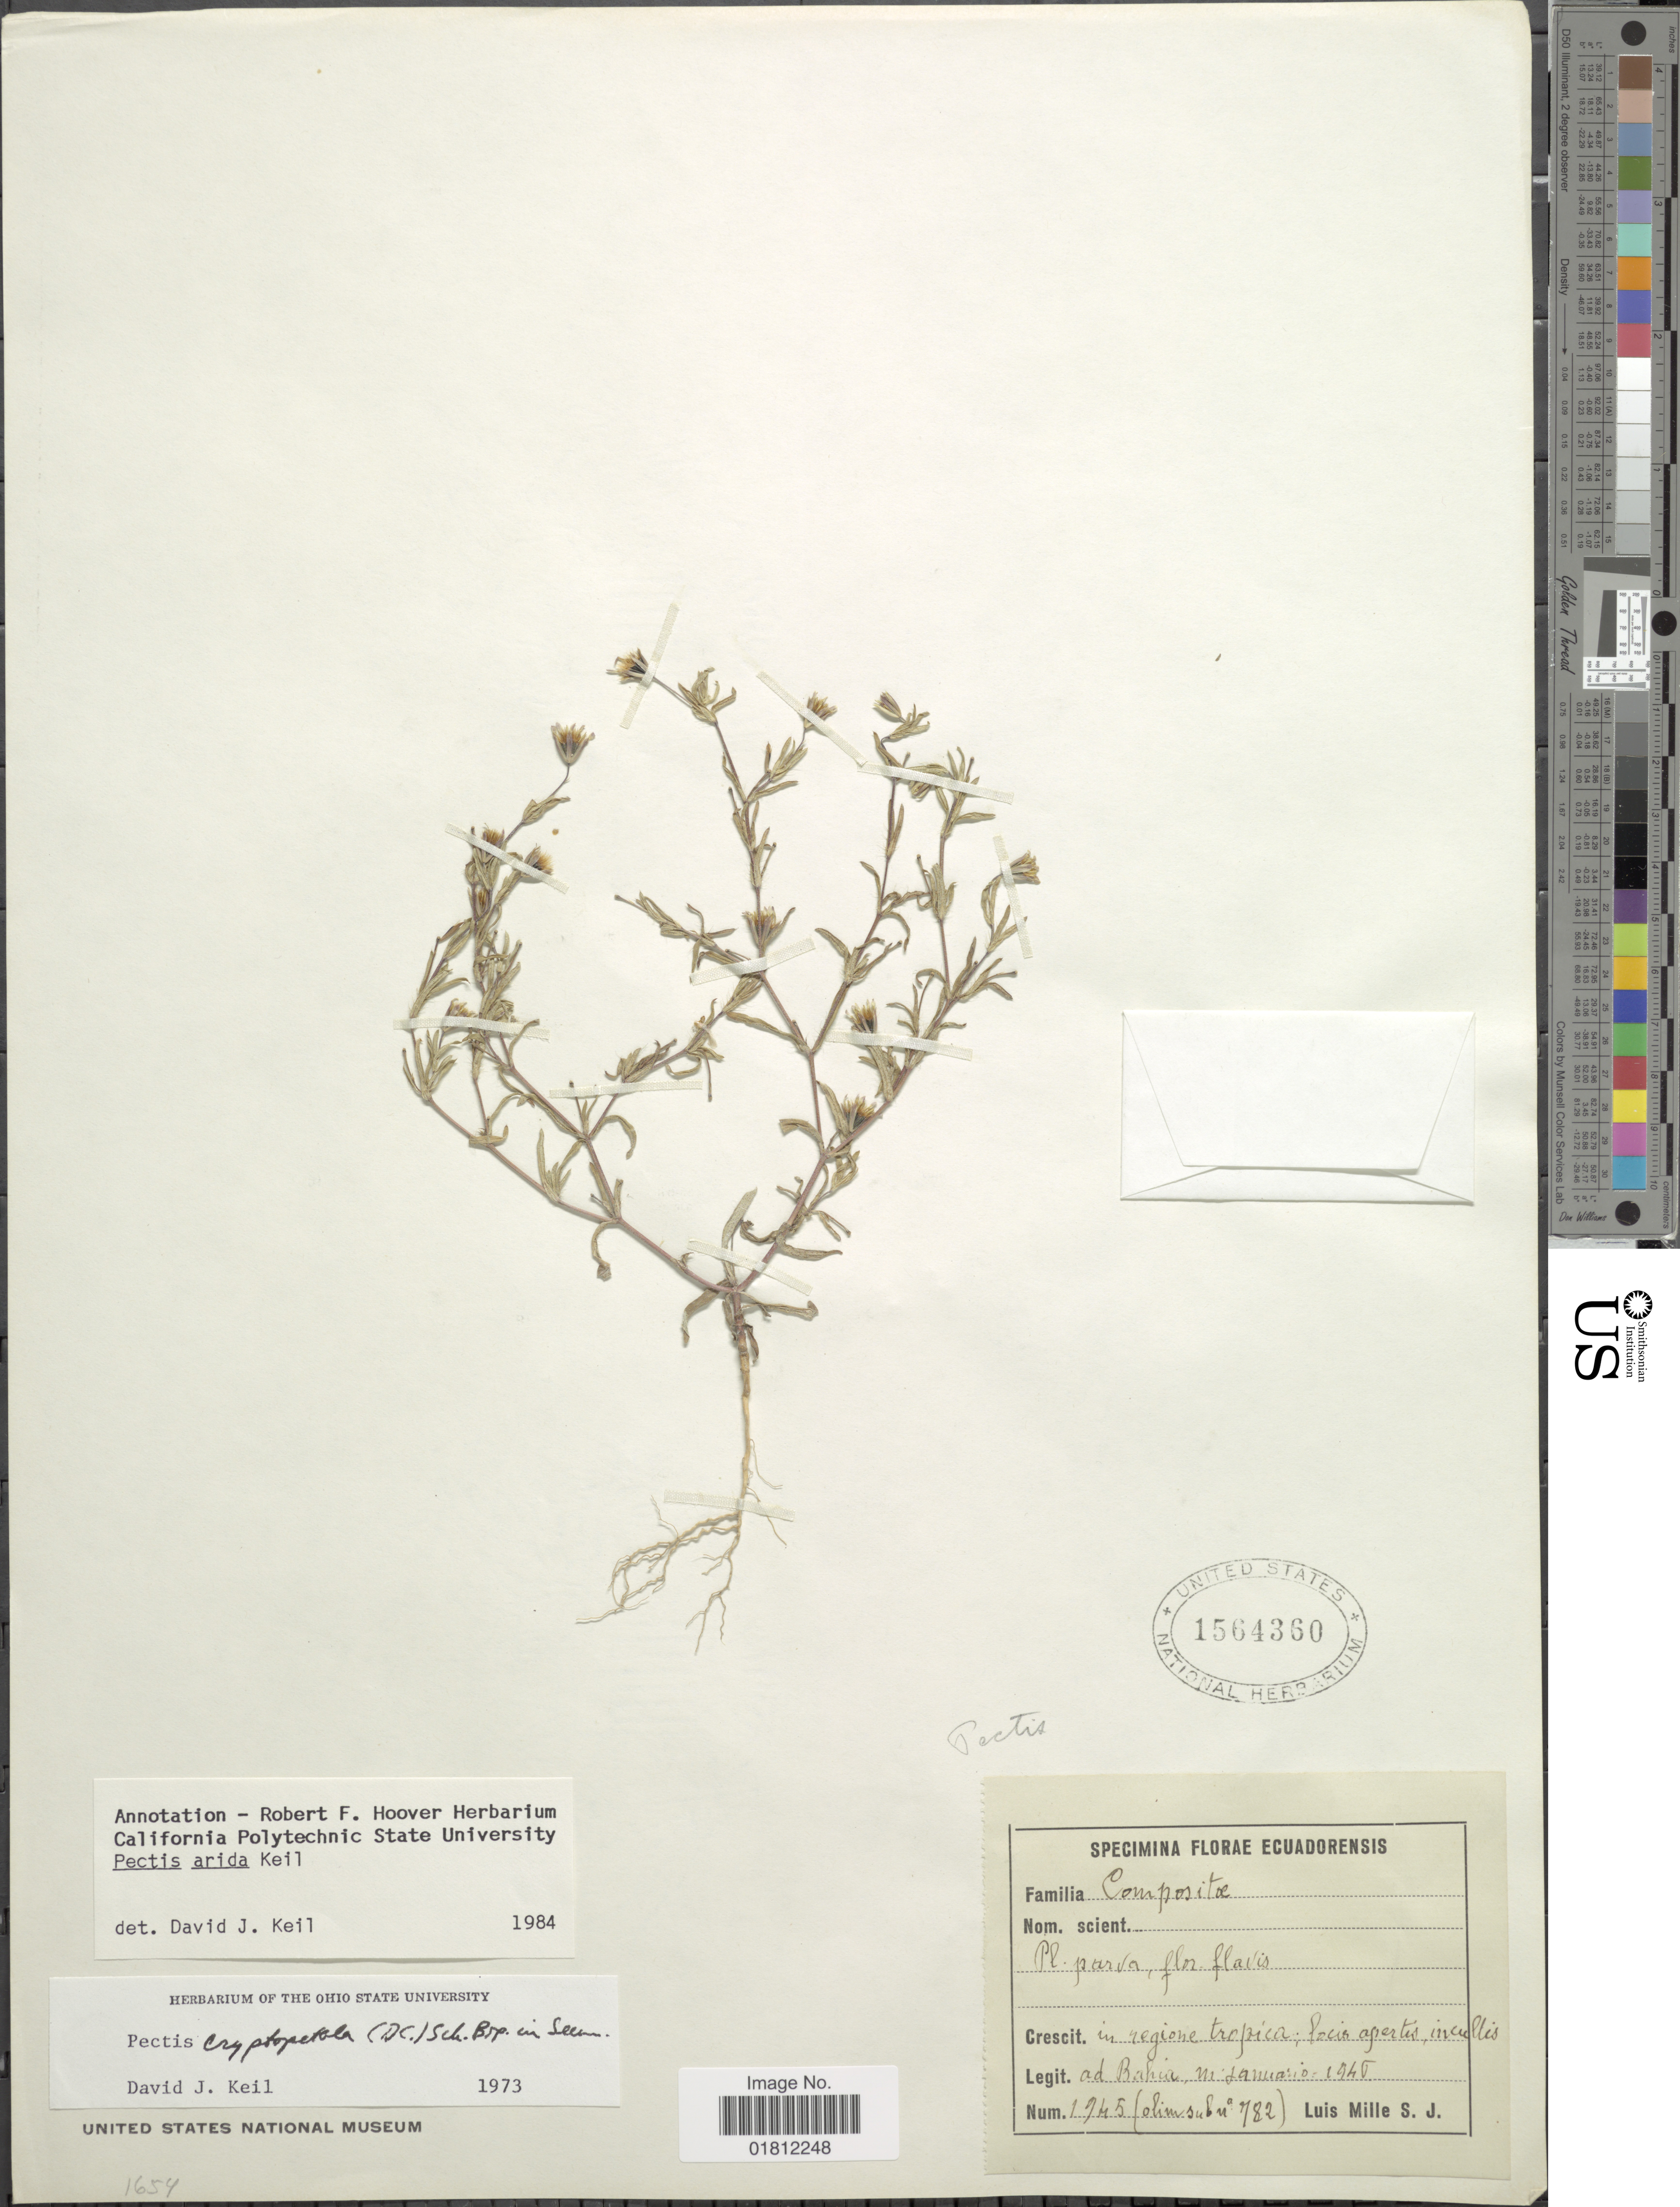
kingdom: Plantae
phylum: Tracheophyta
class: Magnoliopsida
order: Asterales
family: Asteraceae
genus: Pectis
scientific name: Pectis arida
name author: D.J. Keil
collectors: L. Mille S.J.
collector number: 1945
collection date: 1940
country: Ecuador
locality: In regione tropica. locis apertis, incultis.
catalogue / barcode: US 1564360